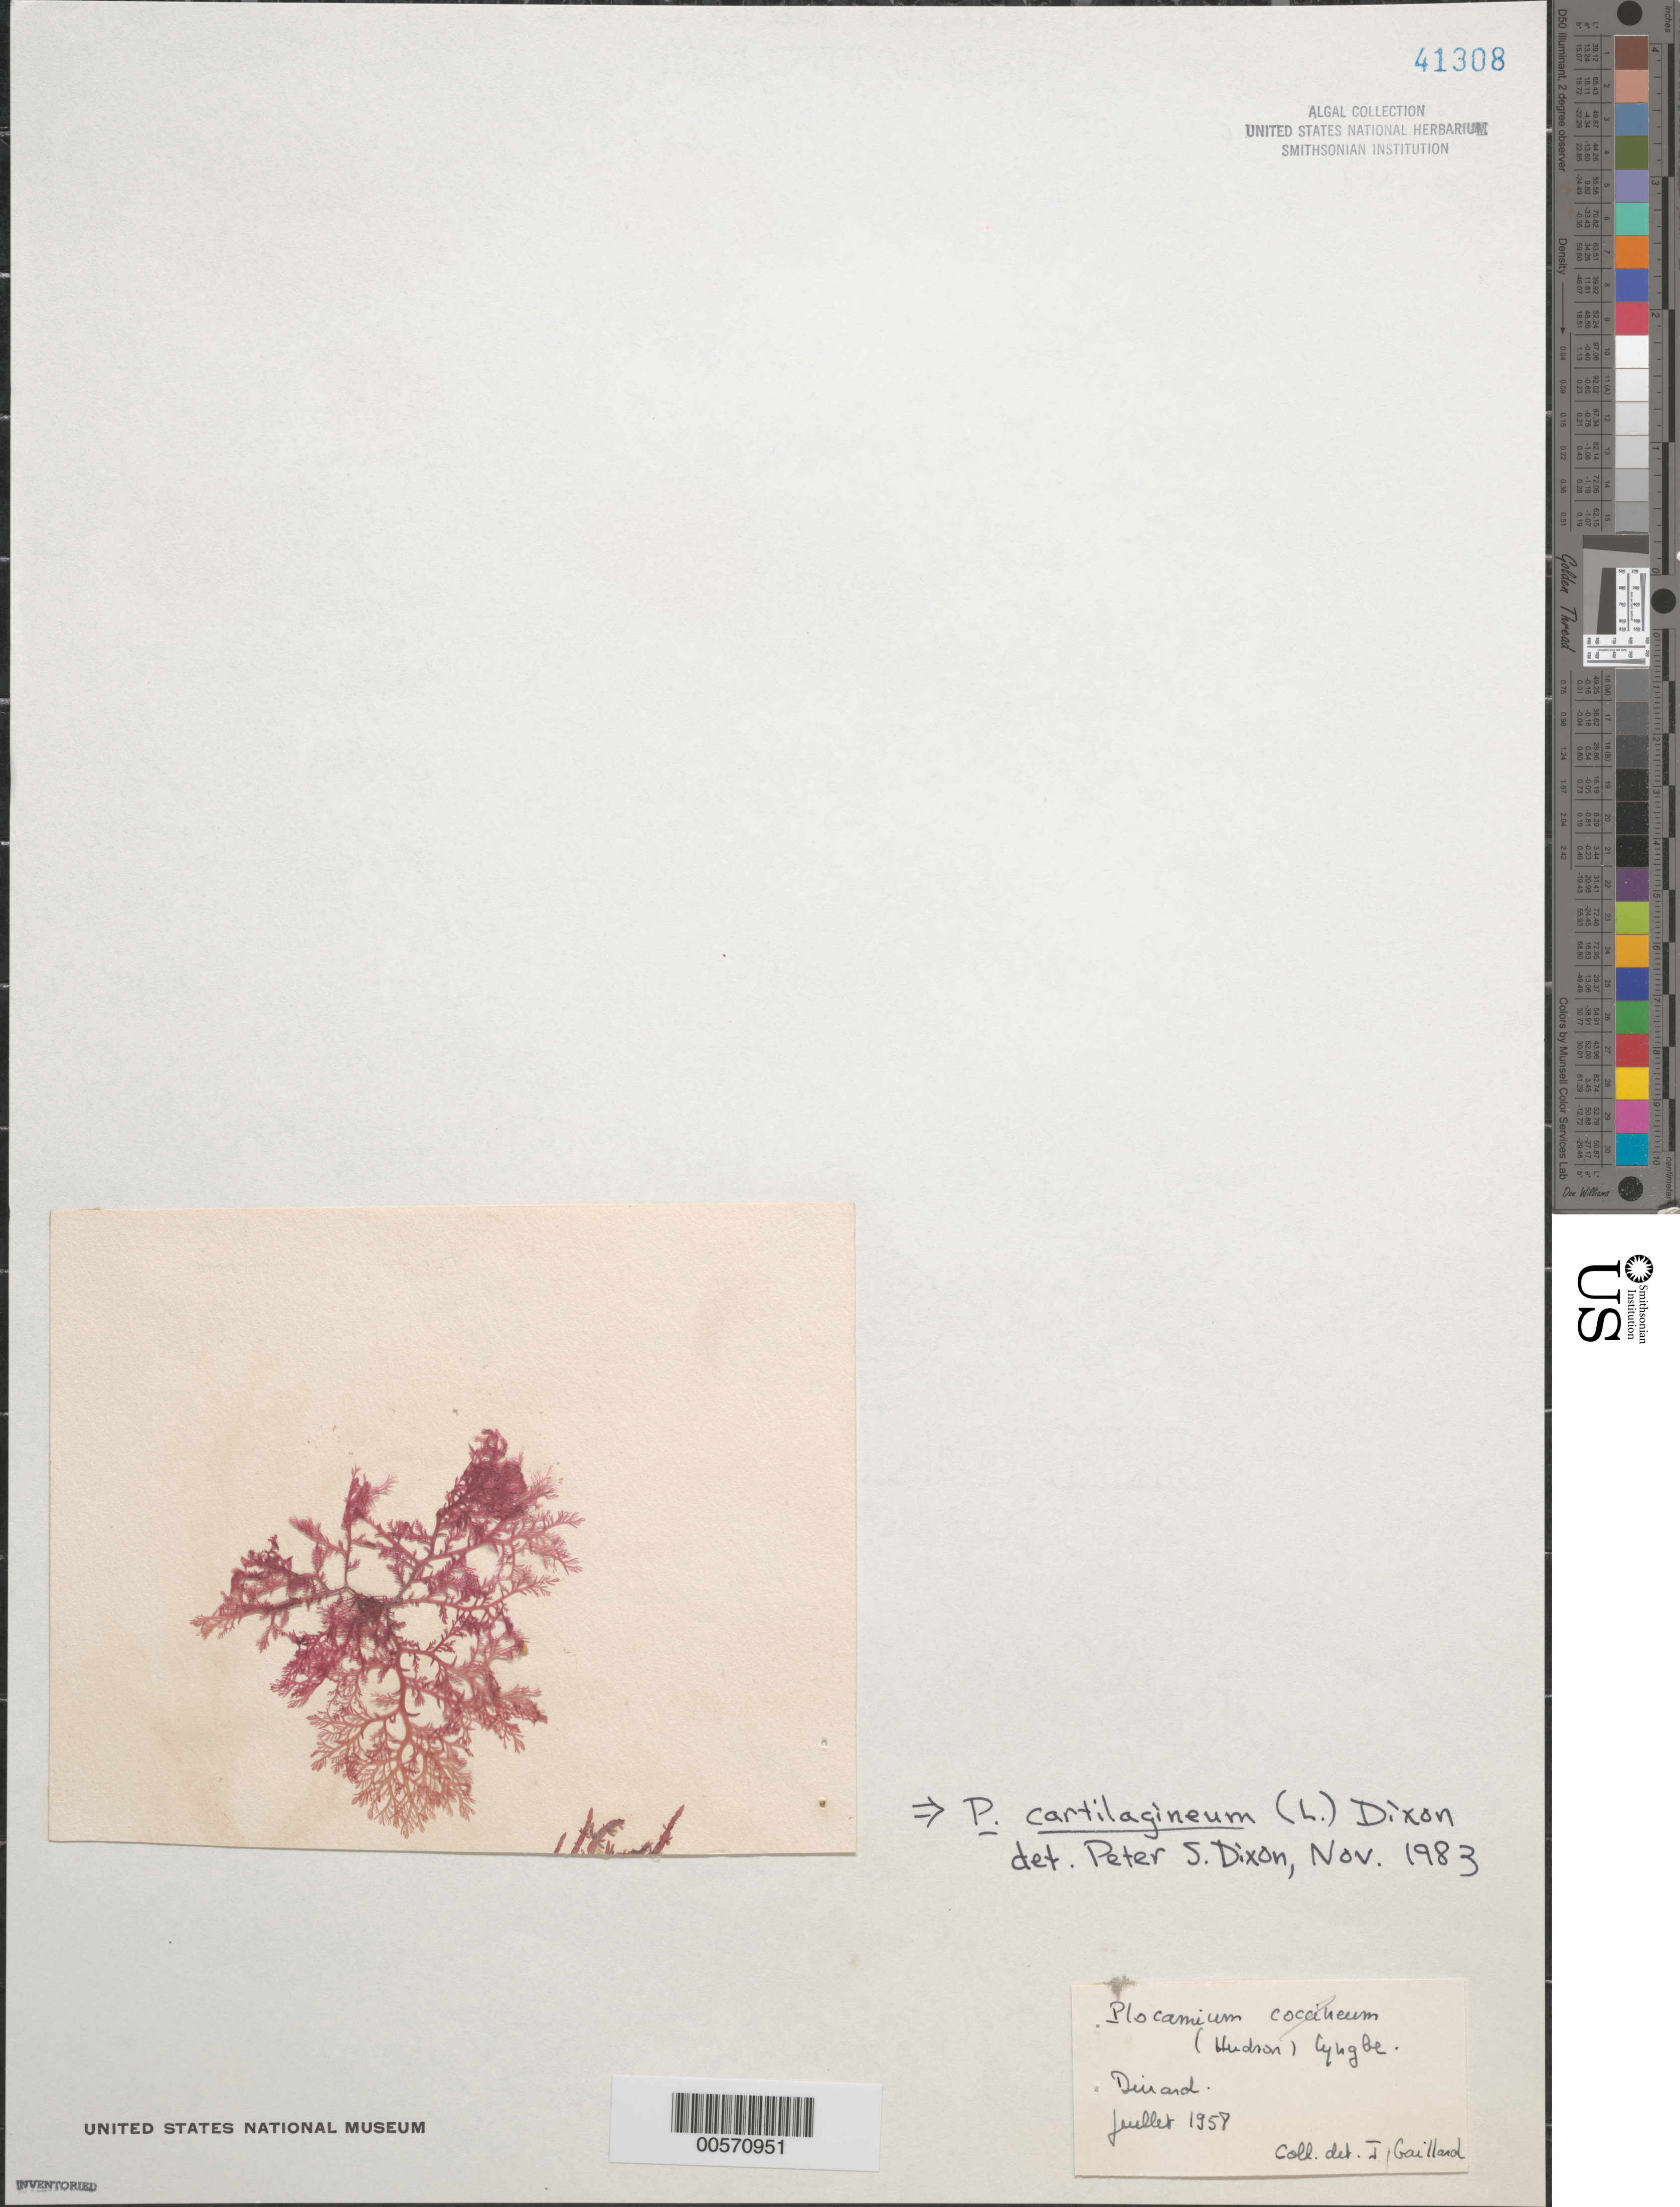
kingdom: Plantae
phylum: Rhodophyta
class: Florideophyceae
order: Plocamiales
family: Plocamiaceae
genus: Plocamium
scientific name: Plocamium cartilagineum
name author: (L.) P.S. Dixon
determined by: Dixon, P. S.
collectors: J. Gaillard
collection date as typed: Jul 1958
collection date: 1958-07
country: France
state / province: Bretagne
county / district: Ille-et-Vilaine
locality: Dinard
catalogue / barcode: US 41308